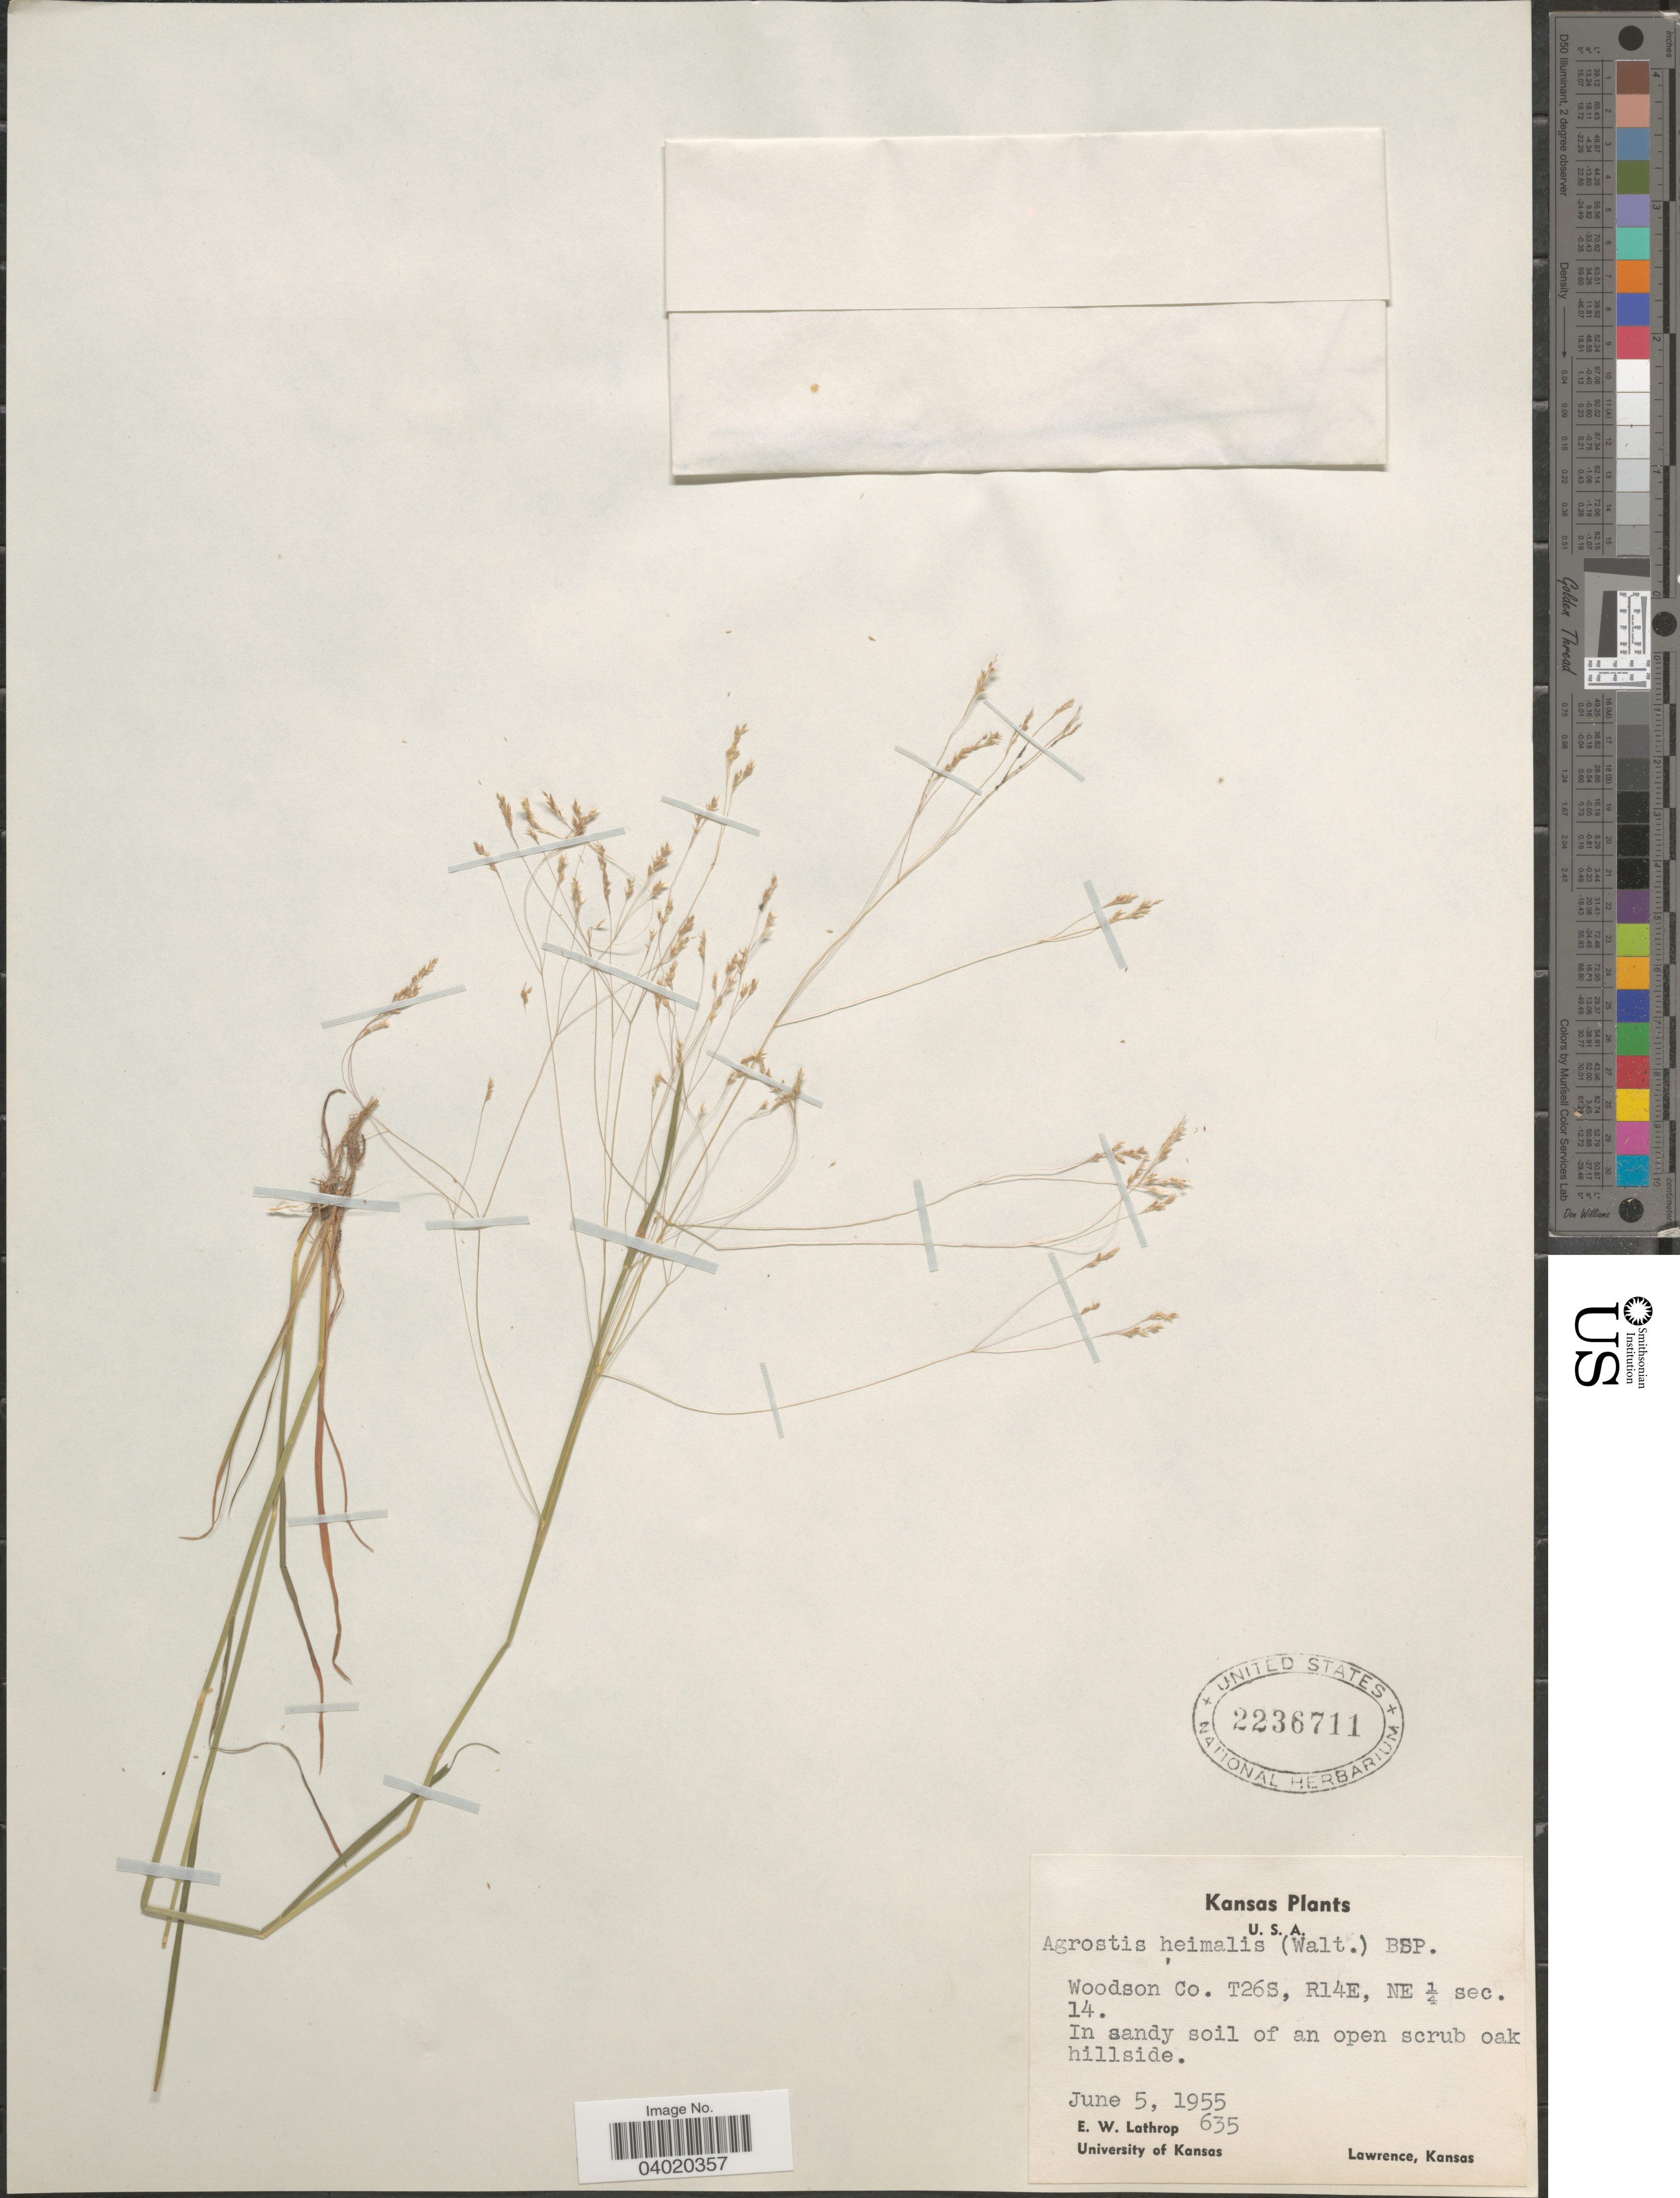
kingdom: Plantae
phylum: Tracheophyta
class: Liliopsida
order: Poales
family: Poaceae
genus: Agrostis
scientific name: Agrostis hyemalis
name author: (Walter) Britton et al.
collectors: E. W. Lathrop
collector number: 635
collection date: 1955-06-05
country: United States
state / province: Kansas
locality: Woodson Co. T26S, R14E, NE ¼ sec. 14.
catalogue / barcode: US 2236711